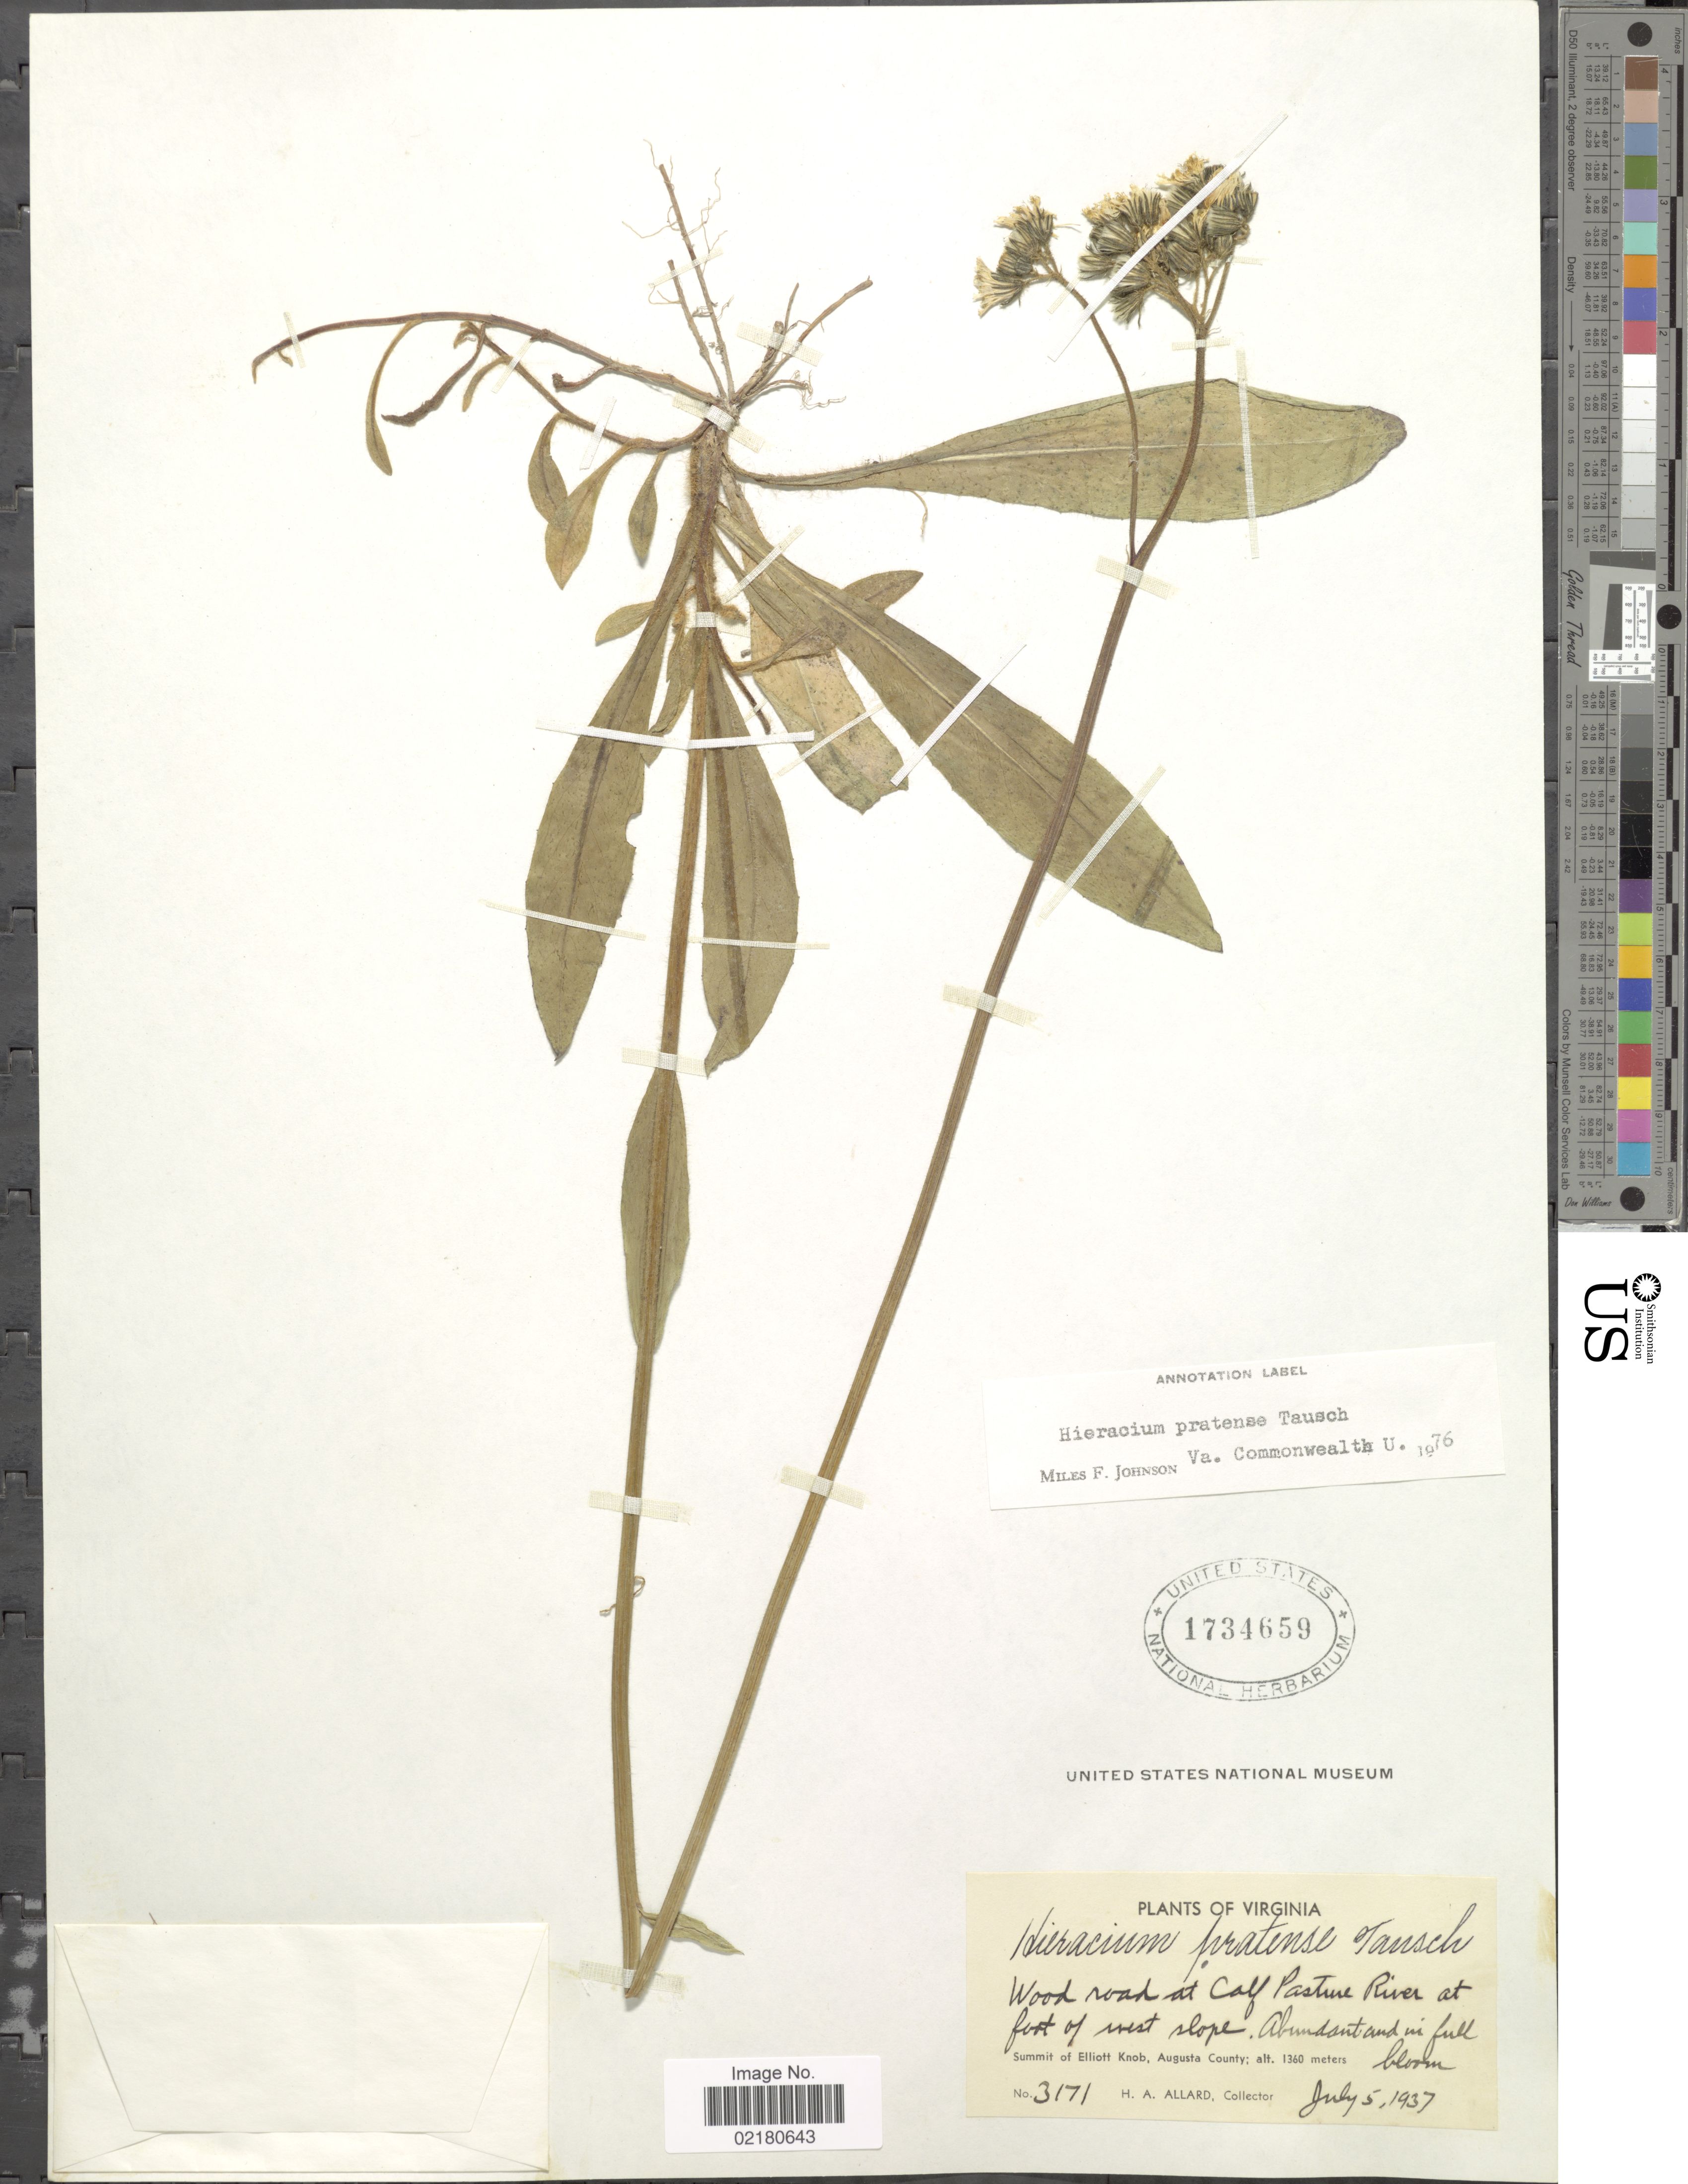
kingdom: Plantae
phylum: Tracheophyta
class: Magnoliopsida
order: Asterales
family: Asteraceae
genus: Pilosella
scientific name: Pilosella caespitosa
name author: (Dumort.) P. D. Sell & C. West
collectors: H. A. Allard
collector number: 3171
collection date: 1937-07-05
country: United States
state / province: Virginia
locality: Virginia, Wood road at Calf Pasture River at fort of west slope.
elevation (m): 1360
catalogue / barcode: US 1734659